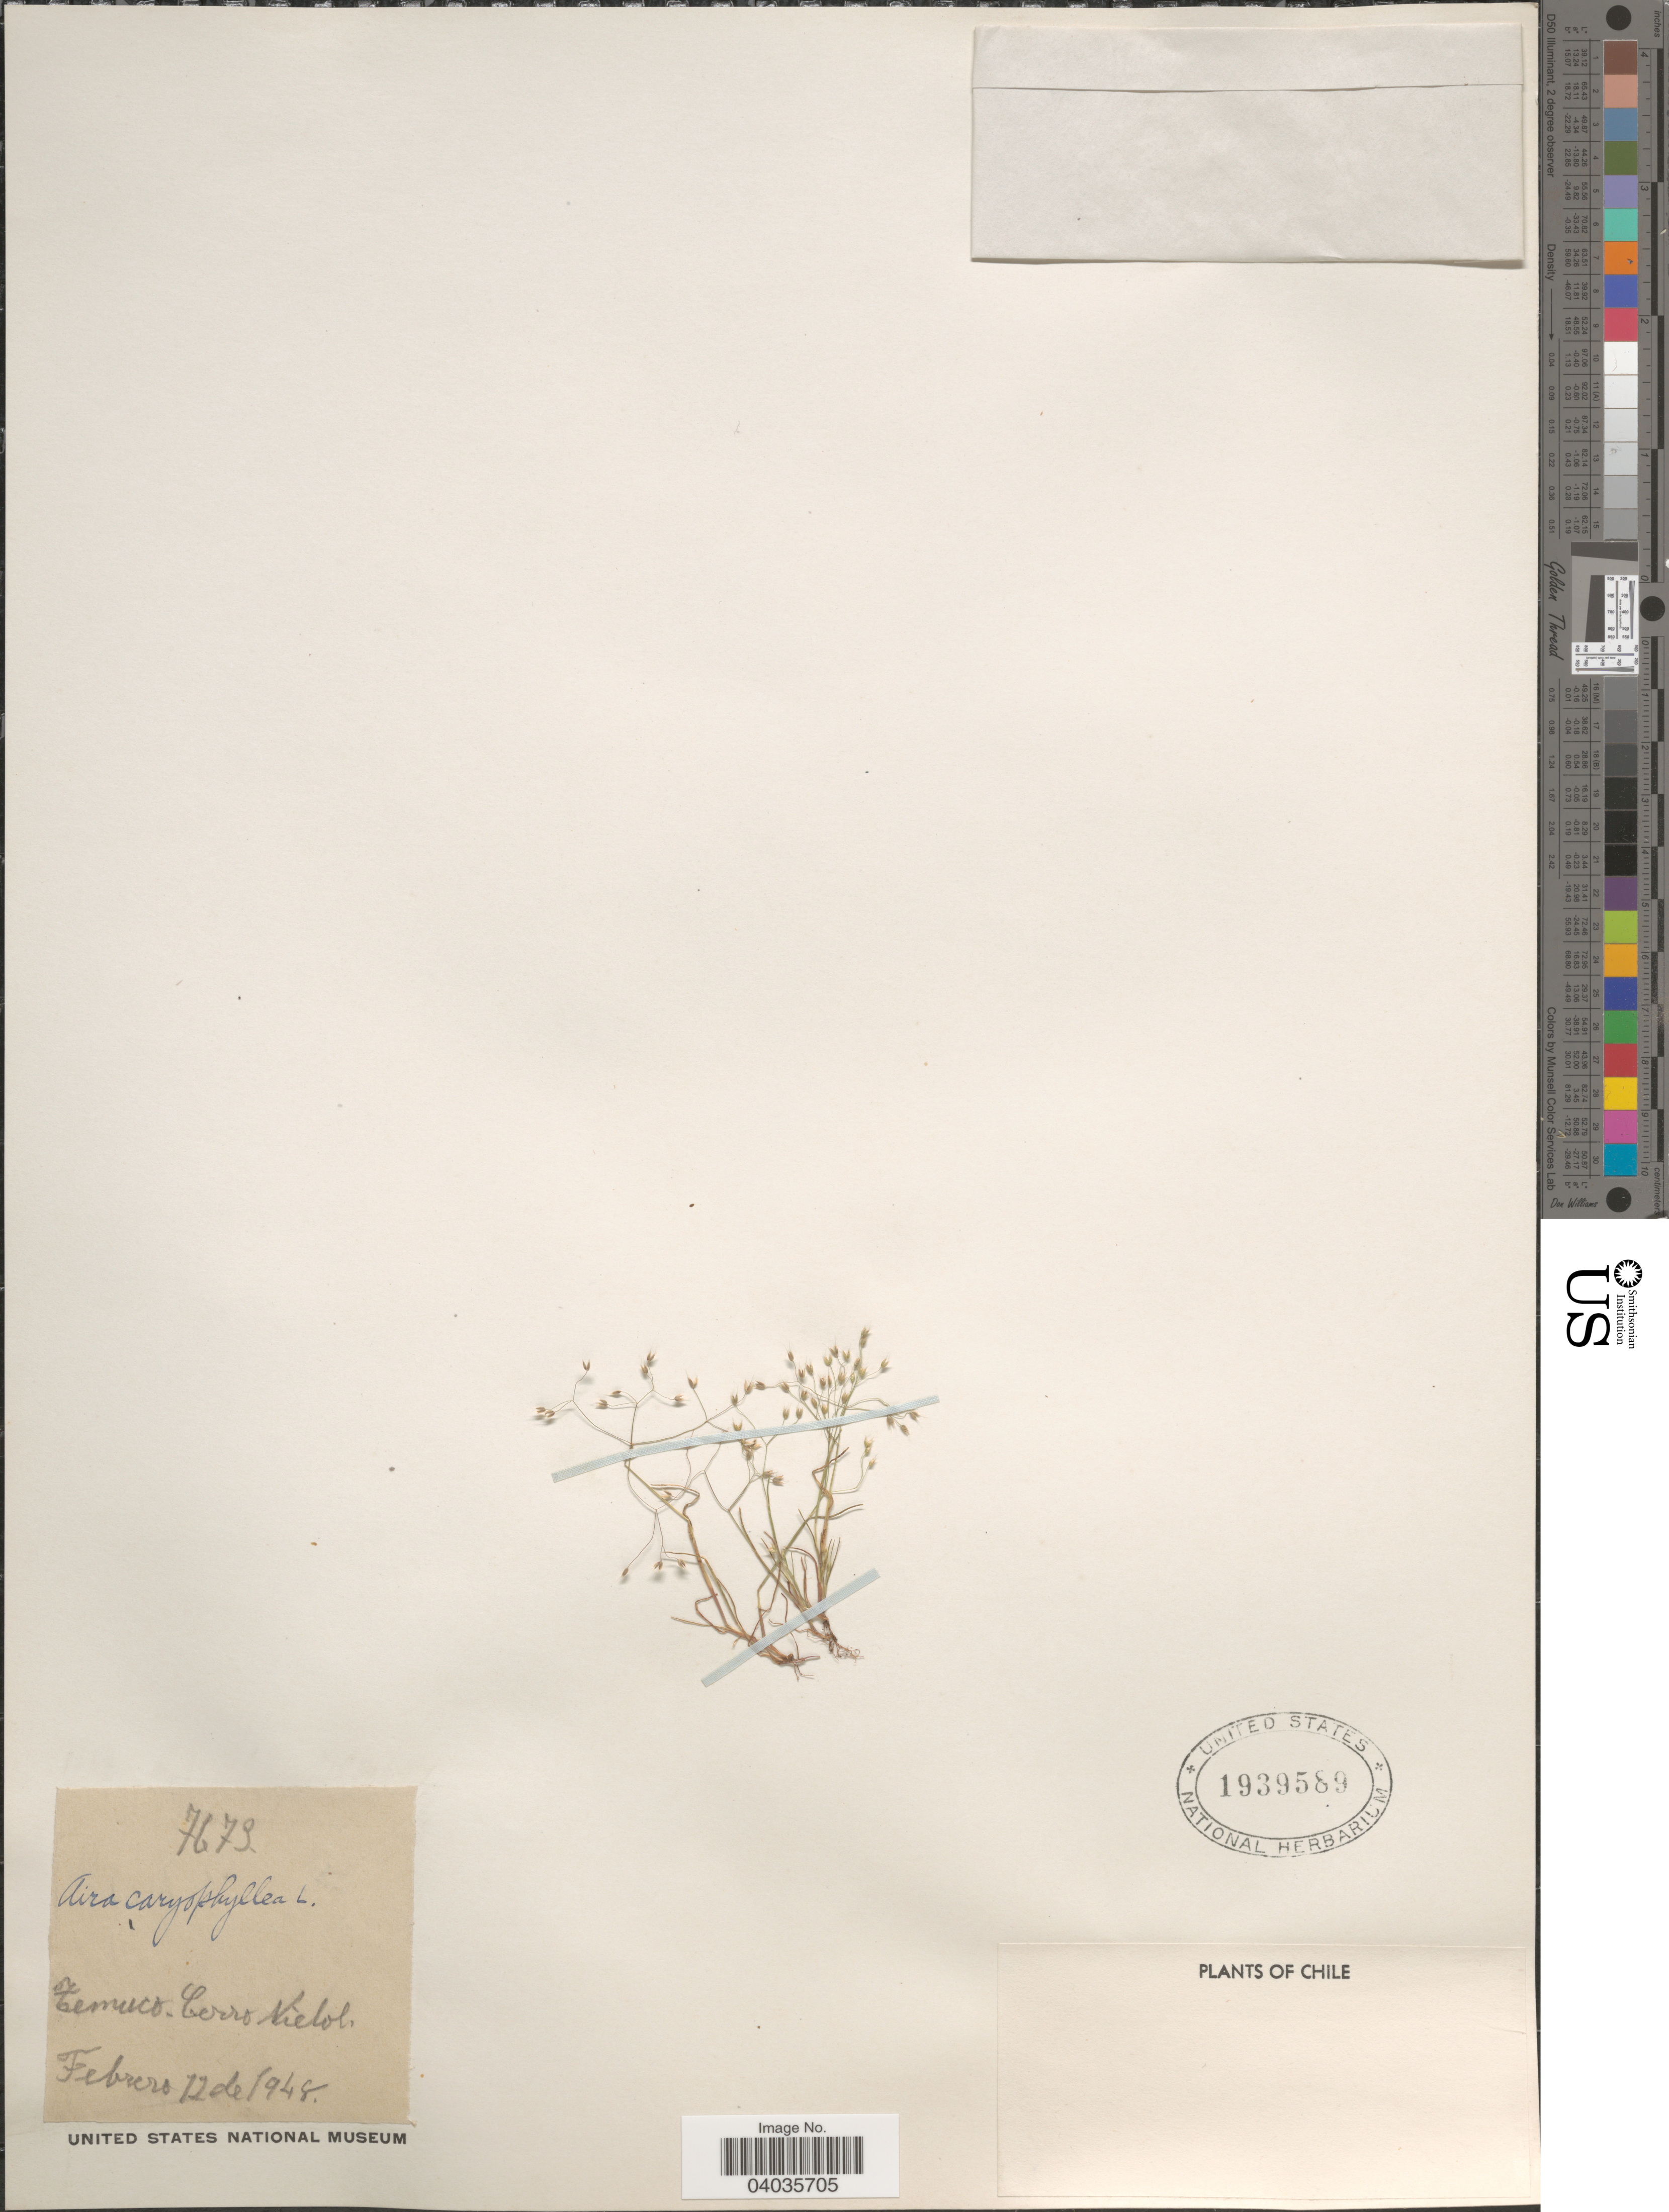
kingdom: Plantae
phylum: Tracheophyta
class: Liliopsida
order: Poales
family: Poaceae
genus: Aira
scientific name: Aira caryophyllea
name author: L.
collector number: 7673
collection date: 1948-02-12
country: Chile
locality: Temuco. Cerro Nielol.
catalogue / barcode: US 1939589